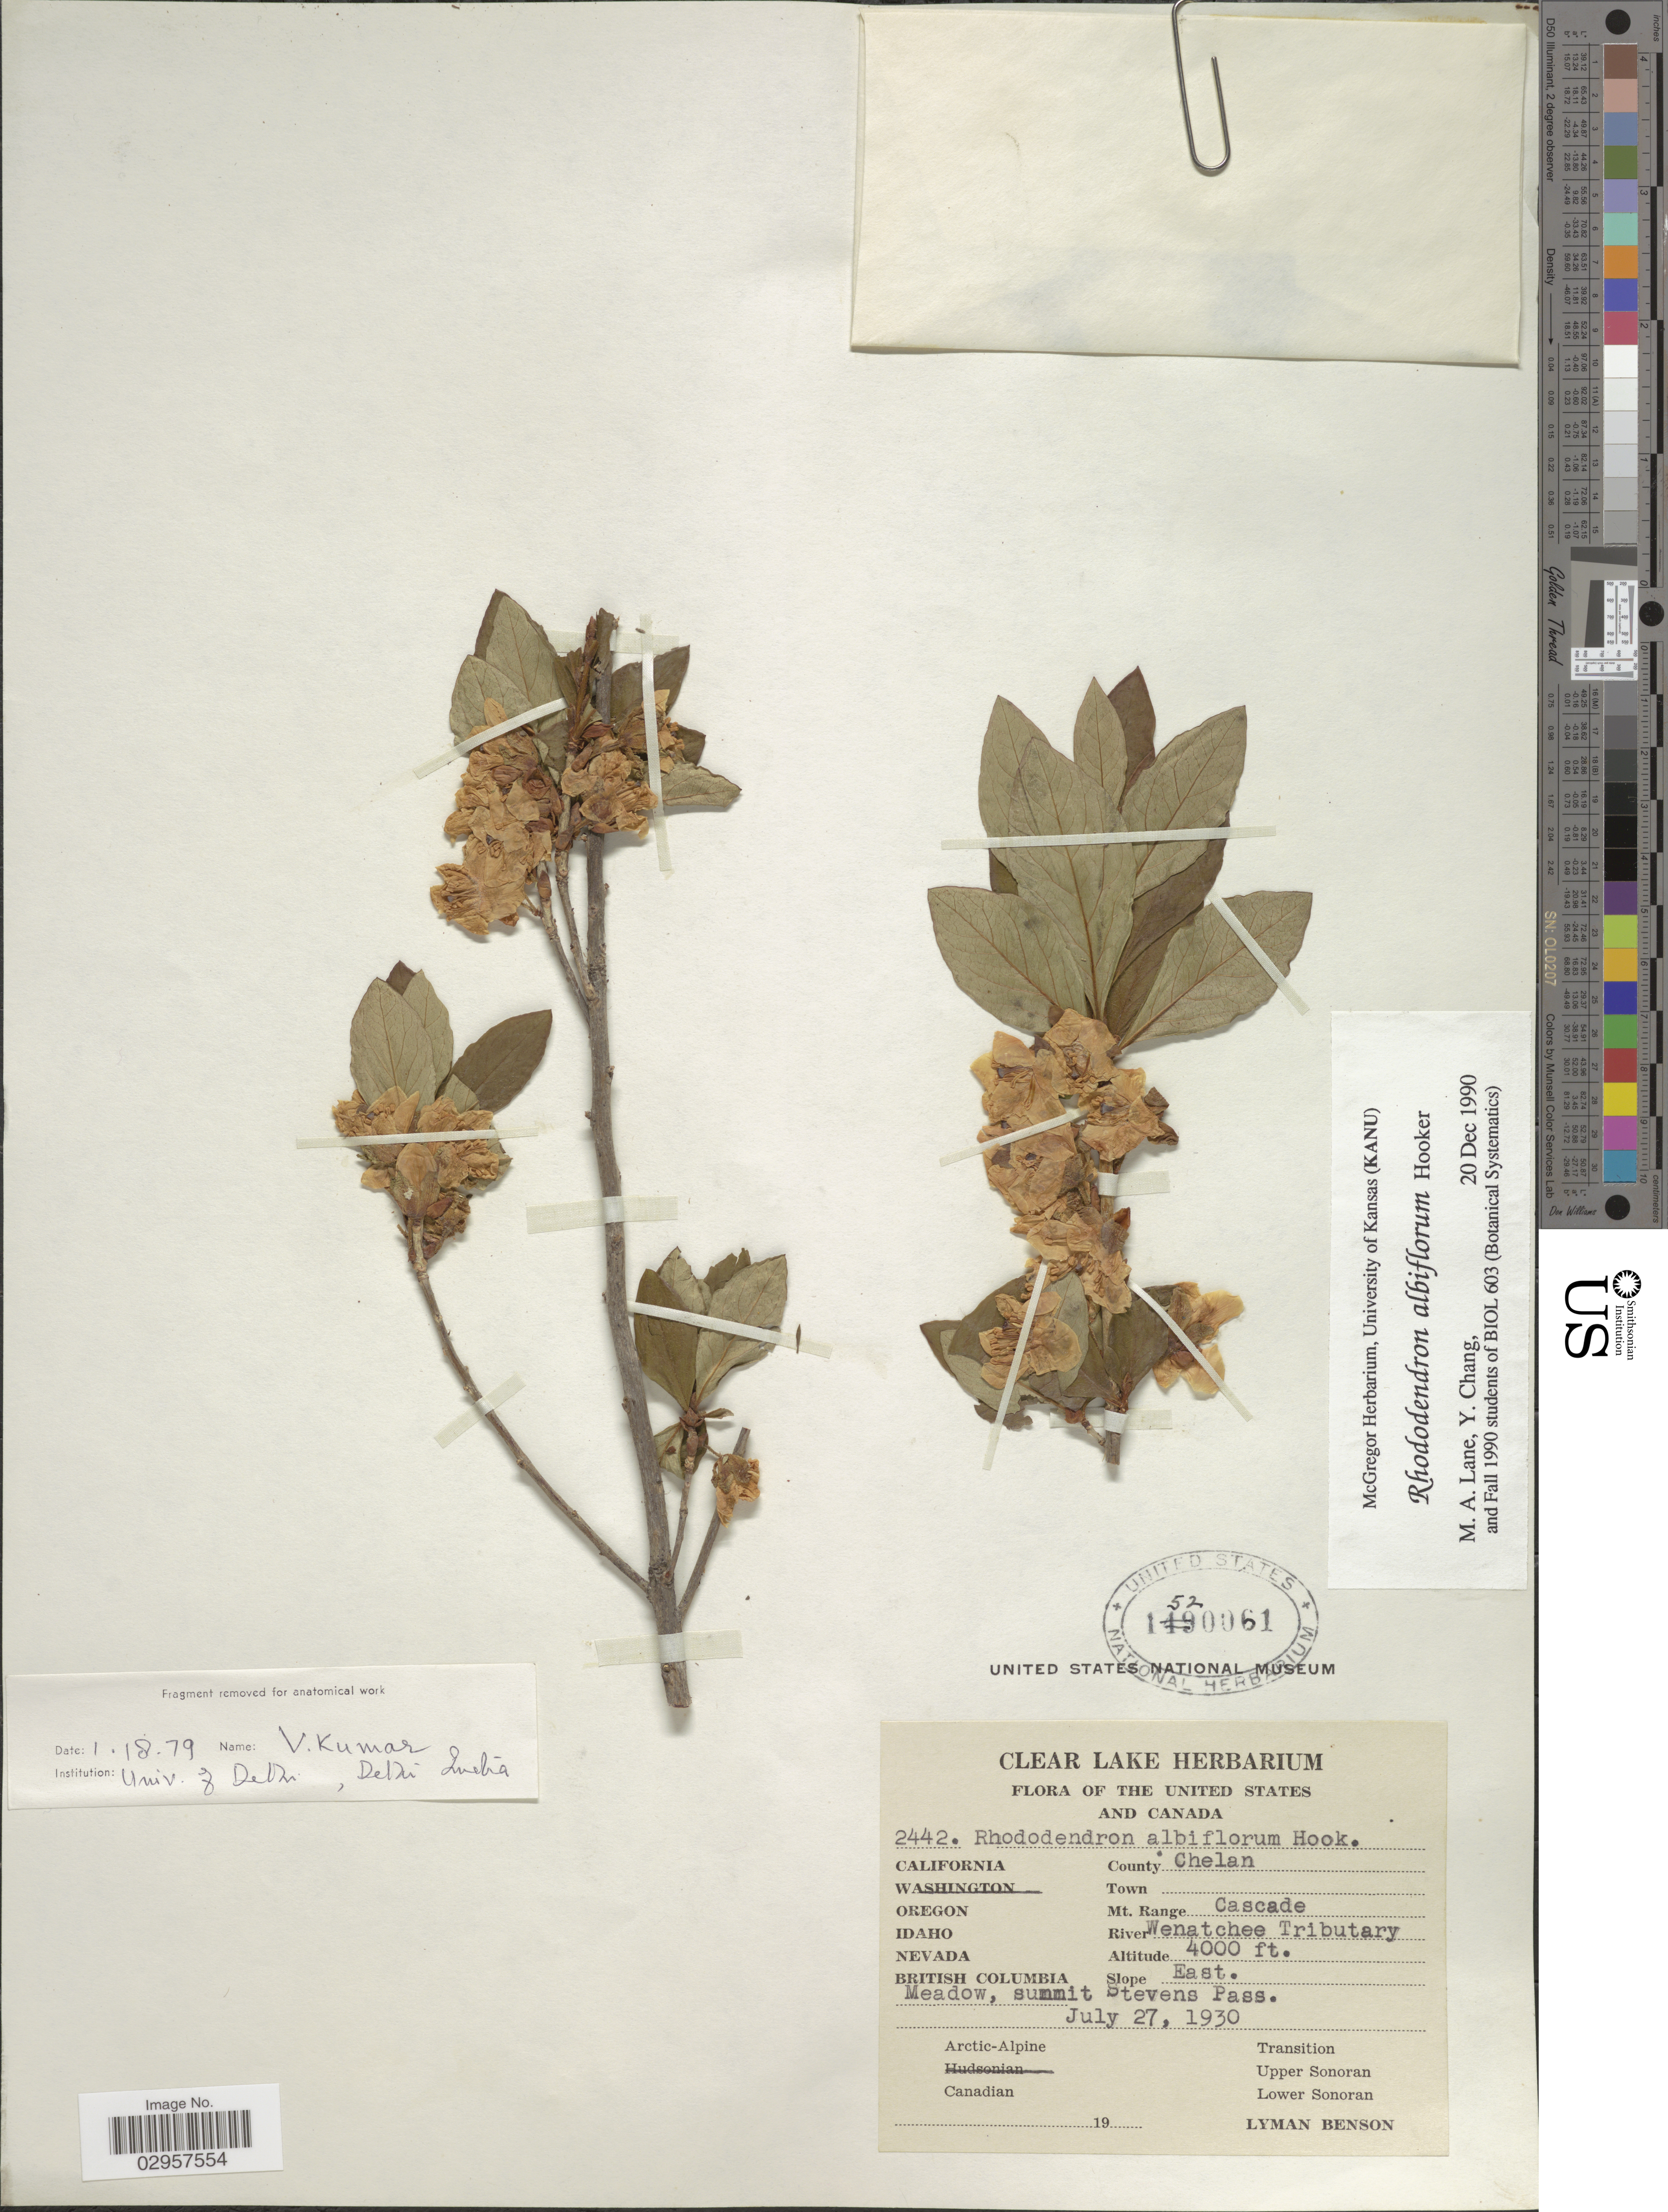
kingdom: Plantae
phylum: Tracheophyta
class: Magnoliopsida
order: Ericales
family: Ericaceae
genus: Rhododendron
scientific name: Rhododendron albiflorum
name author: Hook.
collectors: L. D. Benson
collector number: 2442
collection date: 1930-07-27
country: United States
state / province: Washington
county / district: Chelan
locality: County Chelan. Mt. Range Cascade. River Wenatchee Tributary. Slope East. Meadows, summit Stevens Pass. Hudsonian [unsure placement].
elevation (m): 1219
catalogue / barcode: US 1520061